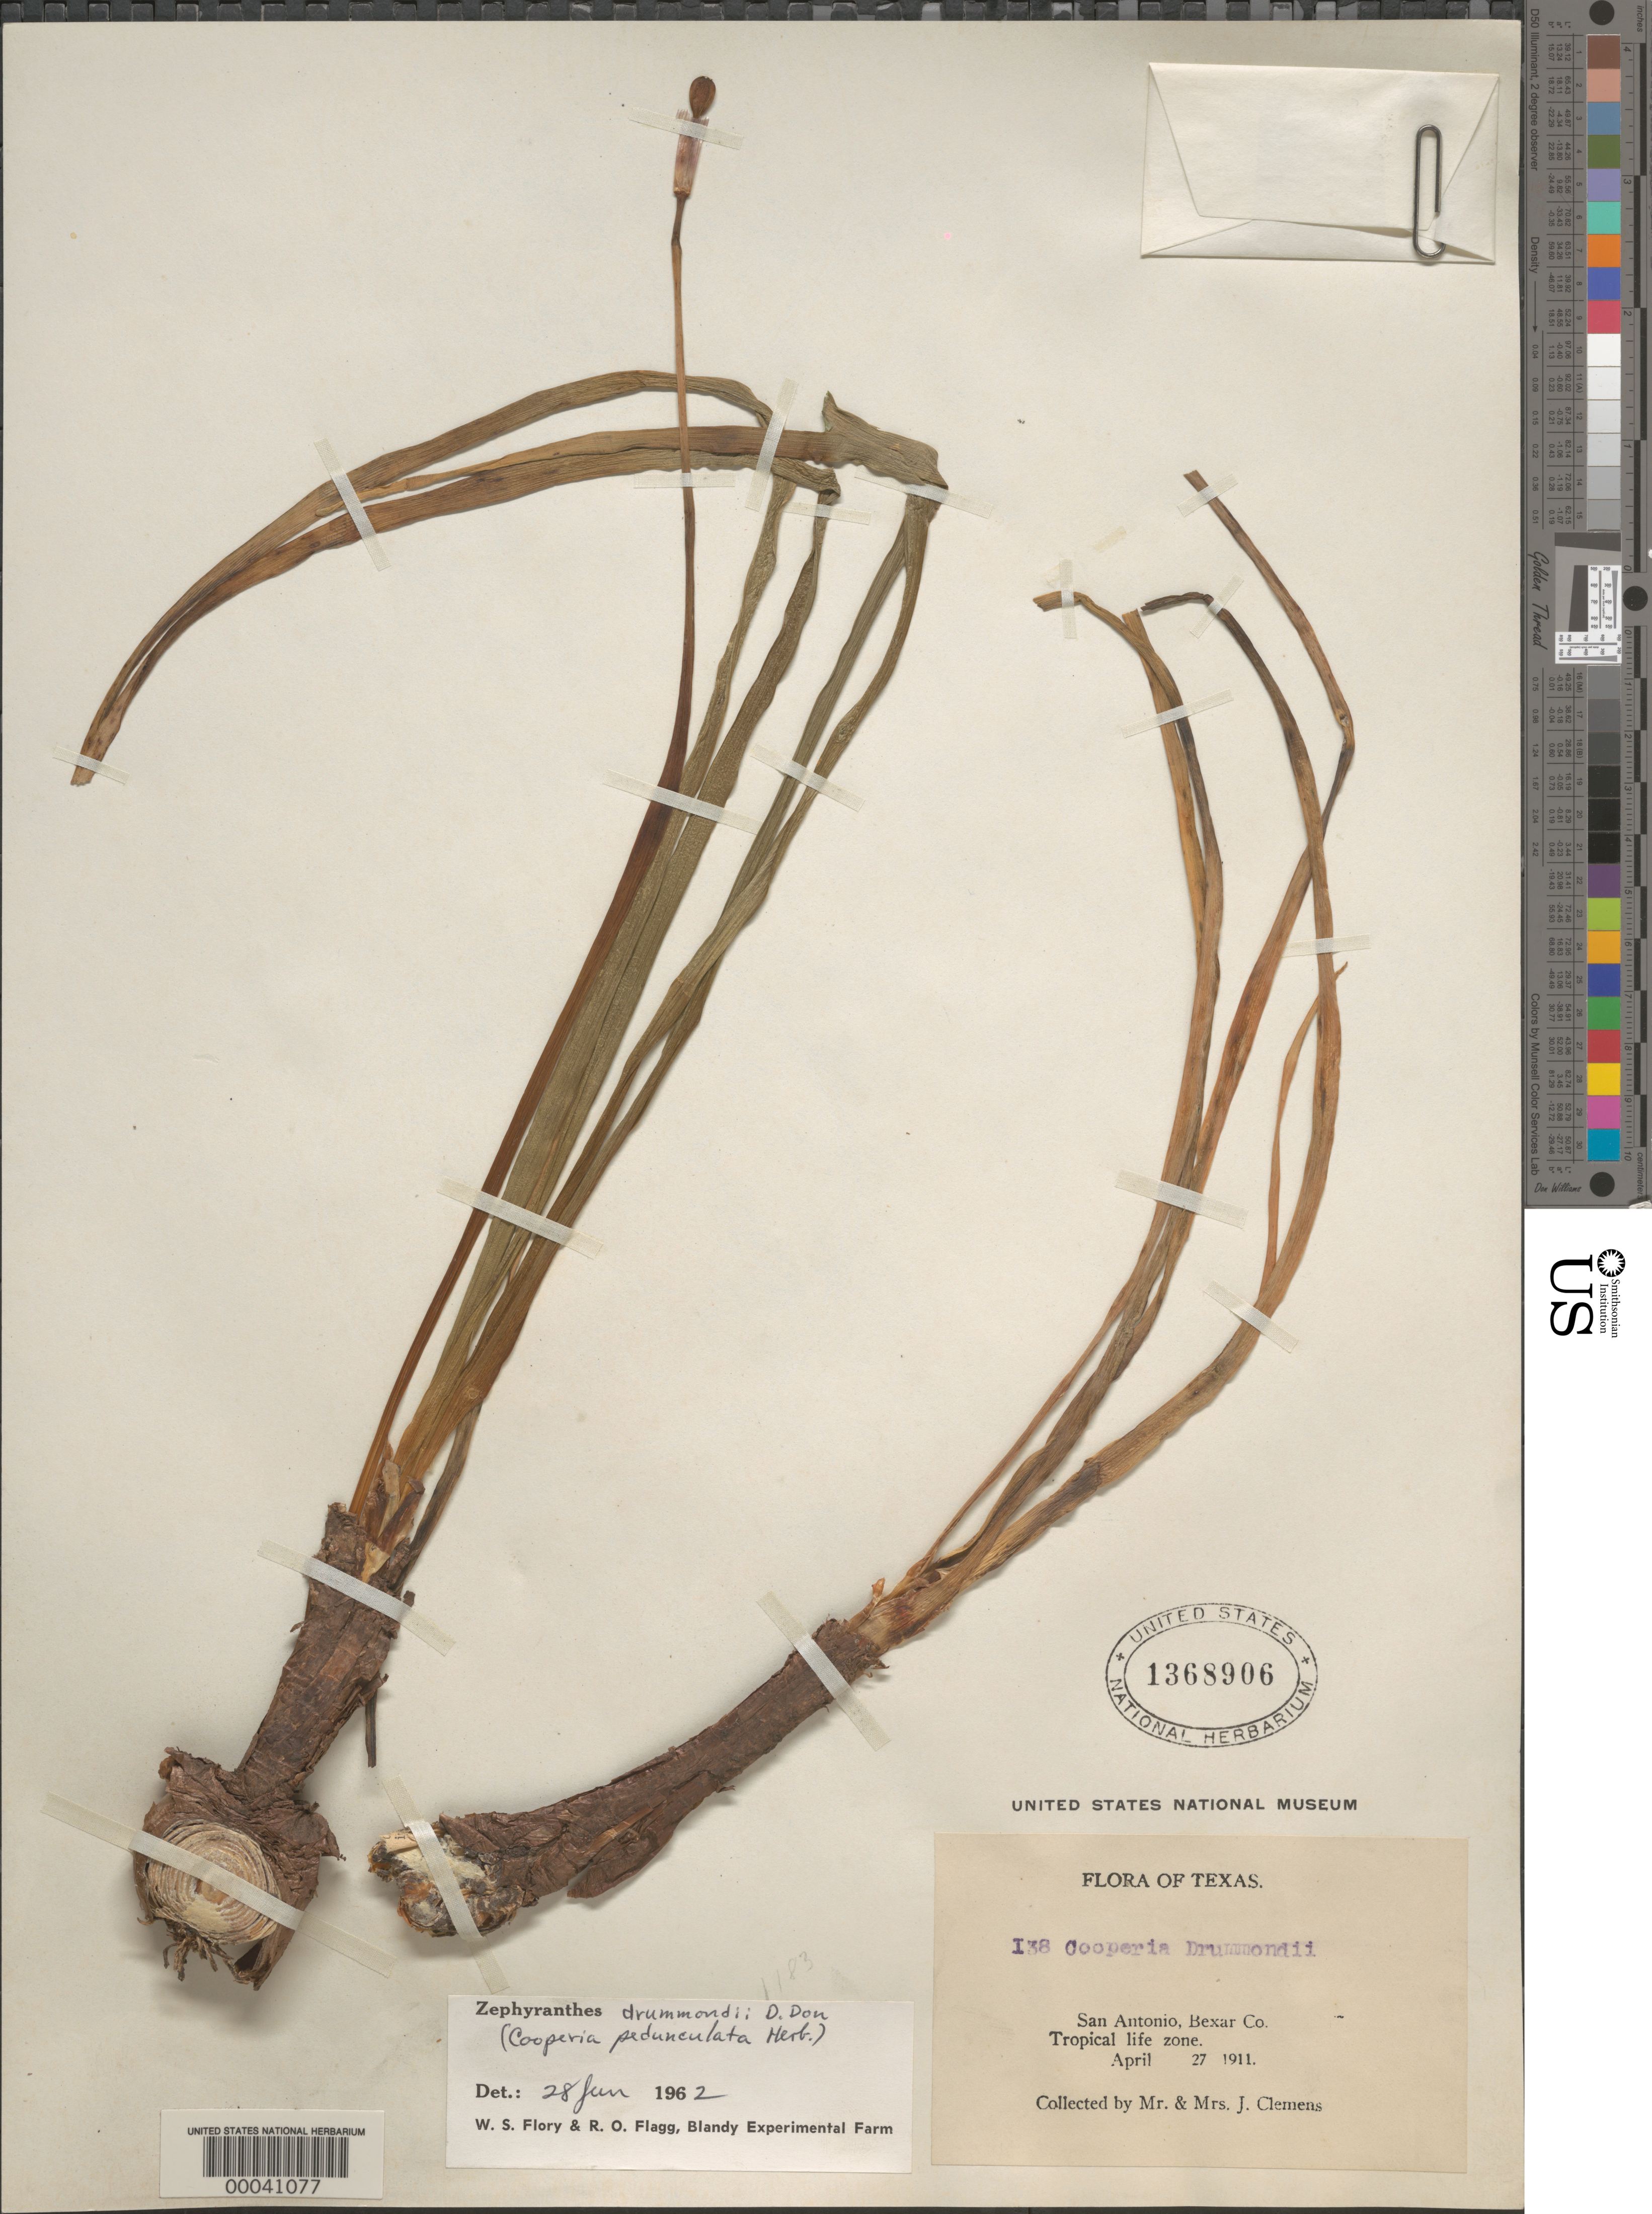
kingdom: Plantae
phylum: Tracheophyta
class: Liliopsida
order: Asparagales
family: Amaryllidaceae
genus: Zephyranthes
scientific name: Zephyranthes drummondii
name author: D. Don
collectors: J. Clemens & M. S. Clemens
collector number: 138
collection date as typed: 27 Apr 1911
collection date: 1911-04-27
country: United States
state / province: Texas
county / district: Bexar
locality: San antonio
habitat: Tropical life zone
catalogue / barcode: US 1368906